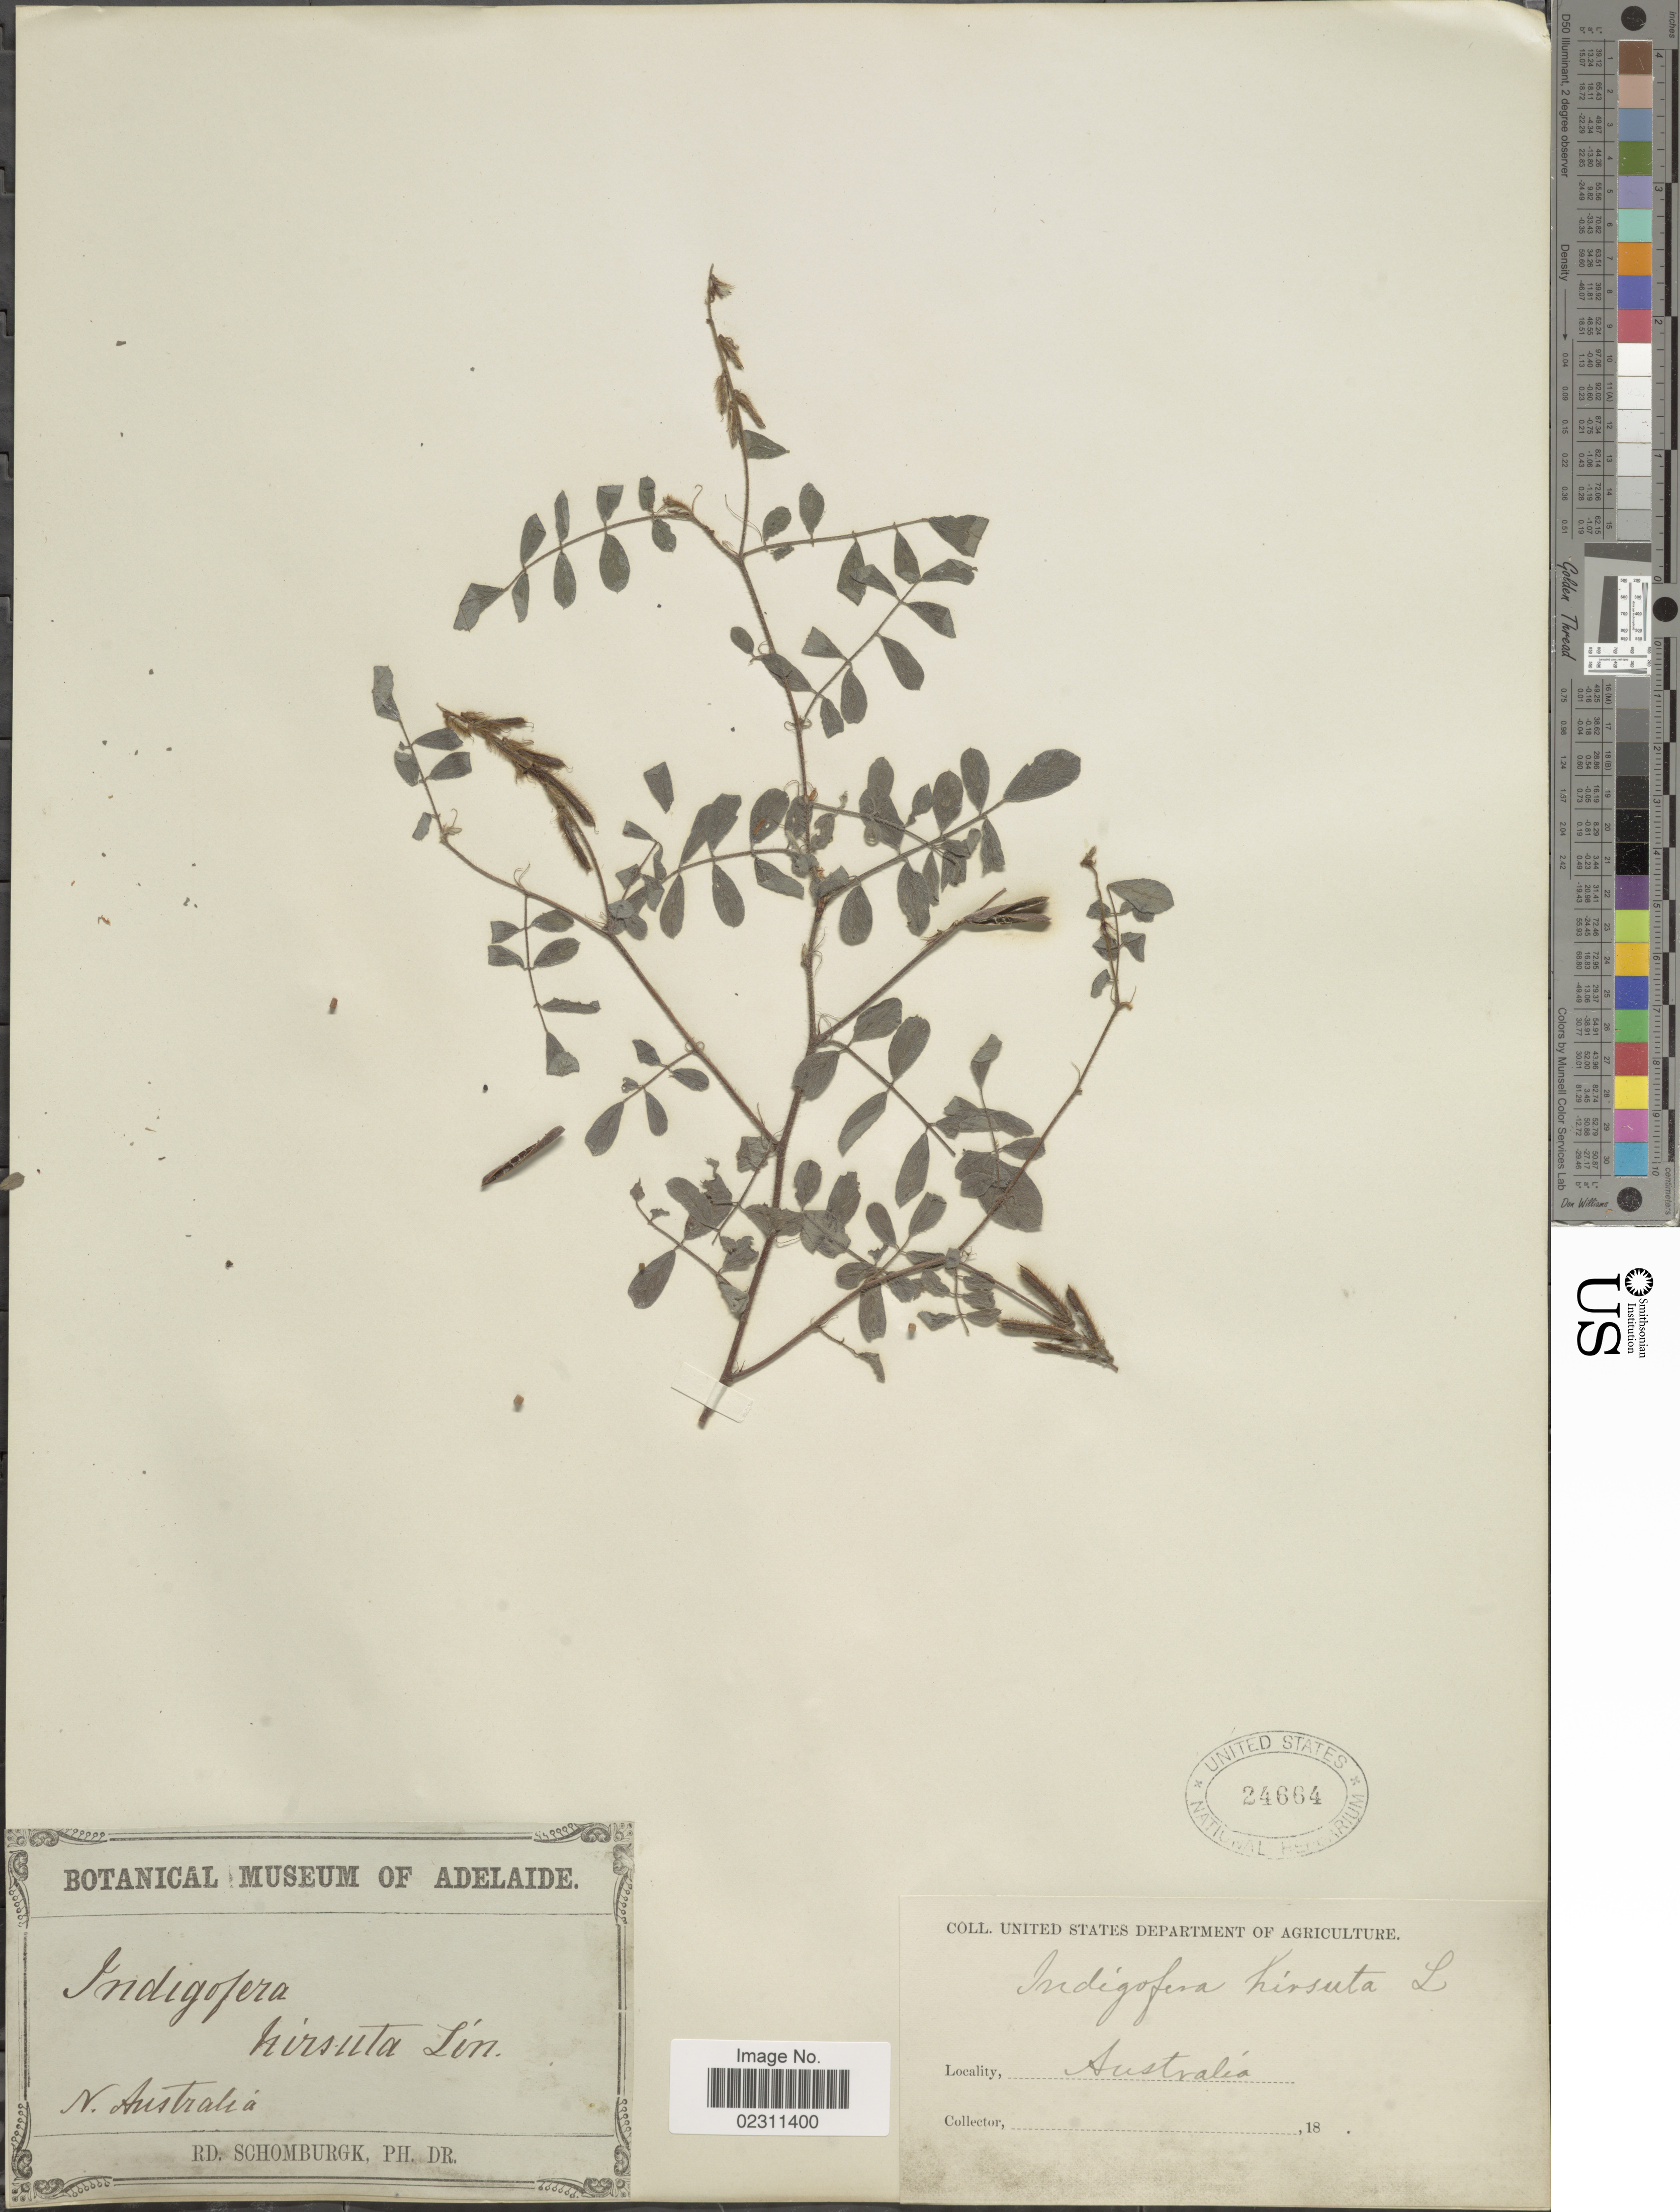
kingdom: Plantae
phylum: Tracheophyta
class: Magnoliopsida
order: Fabales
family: Fabaceae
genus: Indigofera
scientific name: Indigofera hirsuta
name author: L.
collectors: M. R. Schomburgk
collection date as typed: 18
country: Australia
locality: N. Australia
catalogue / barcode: US 24664